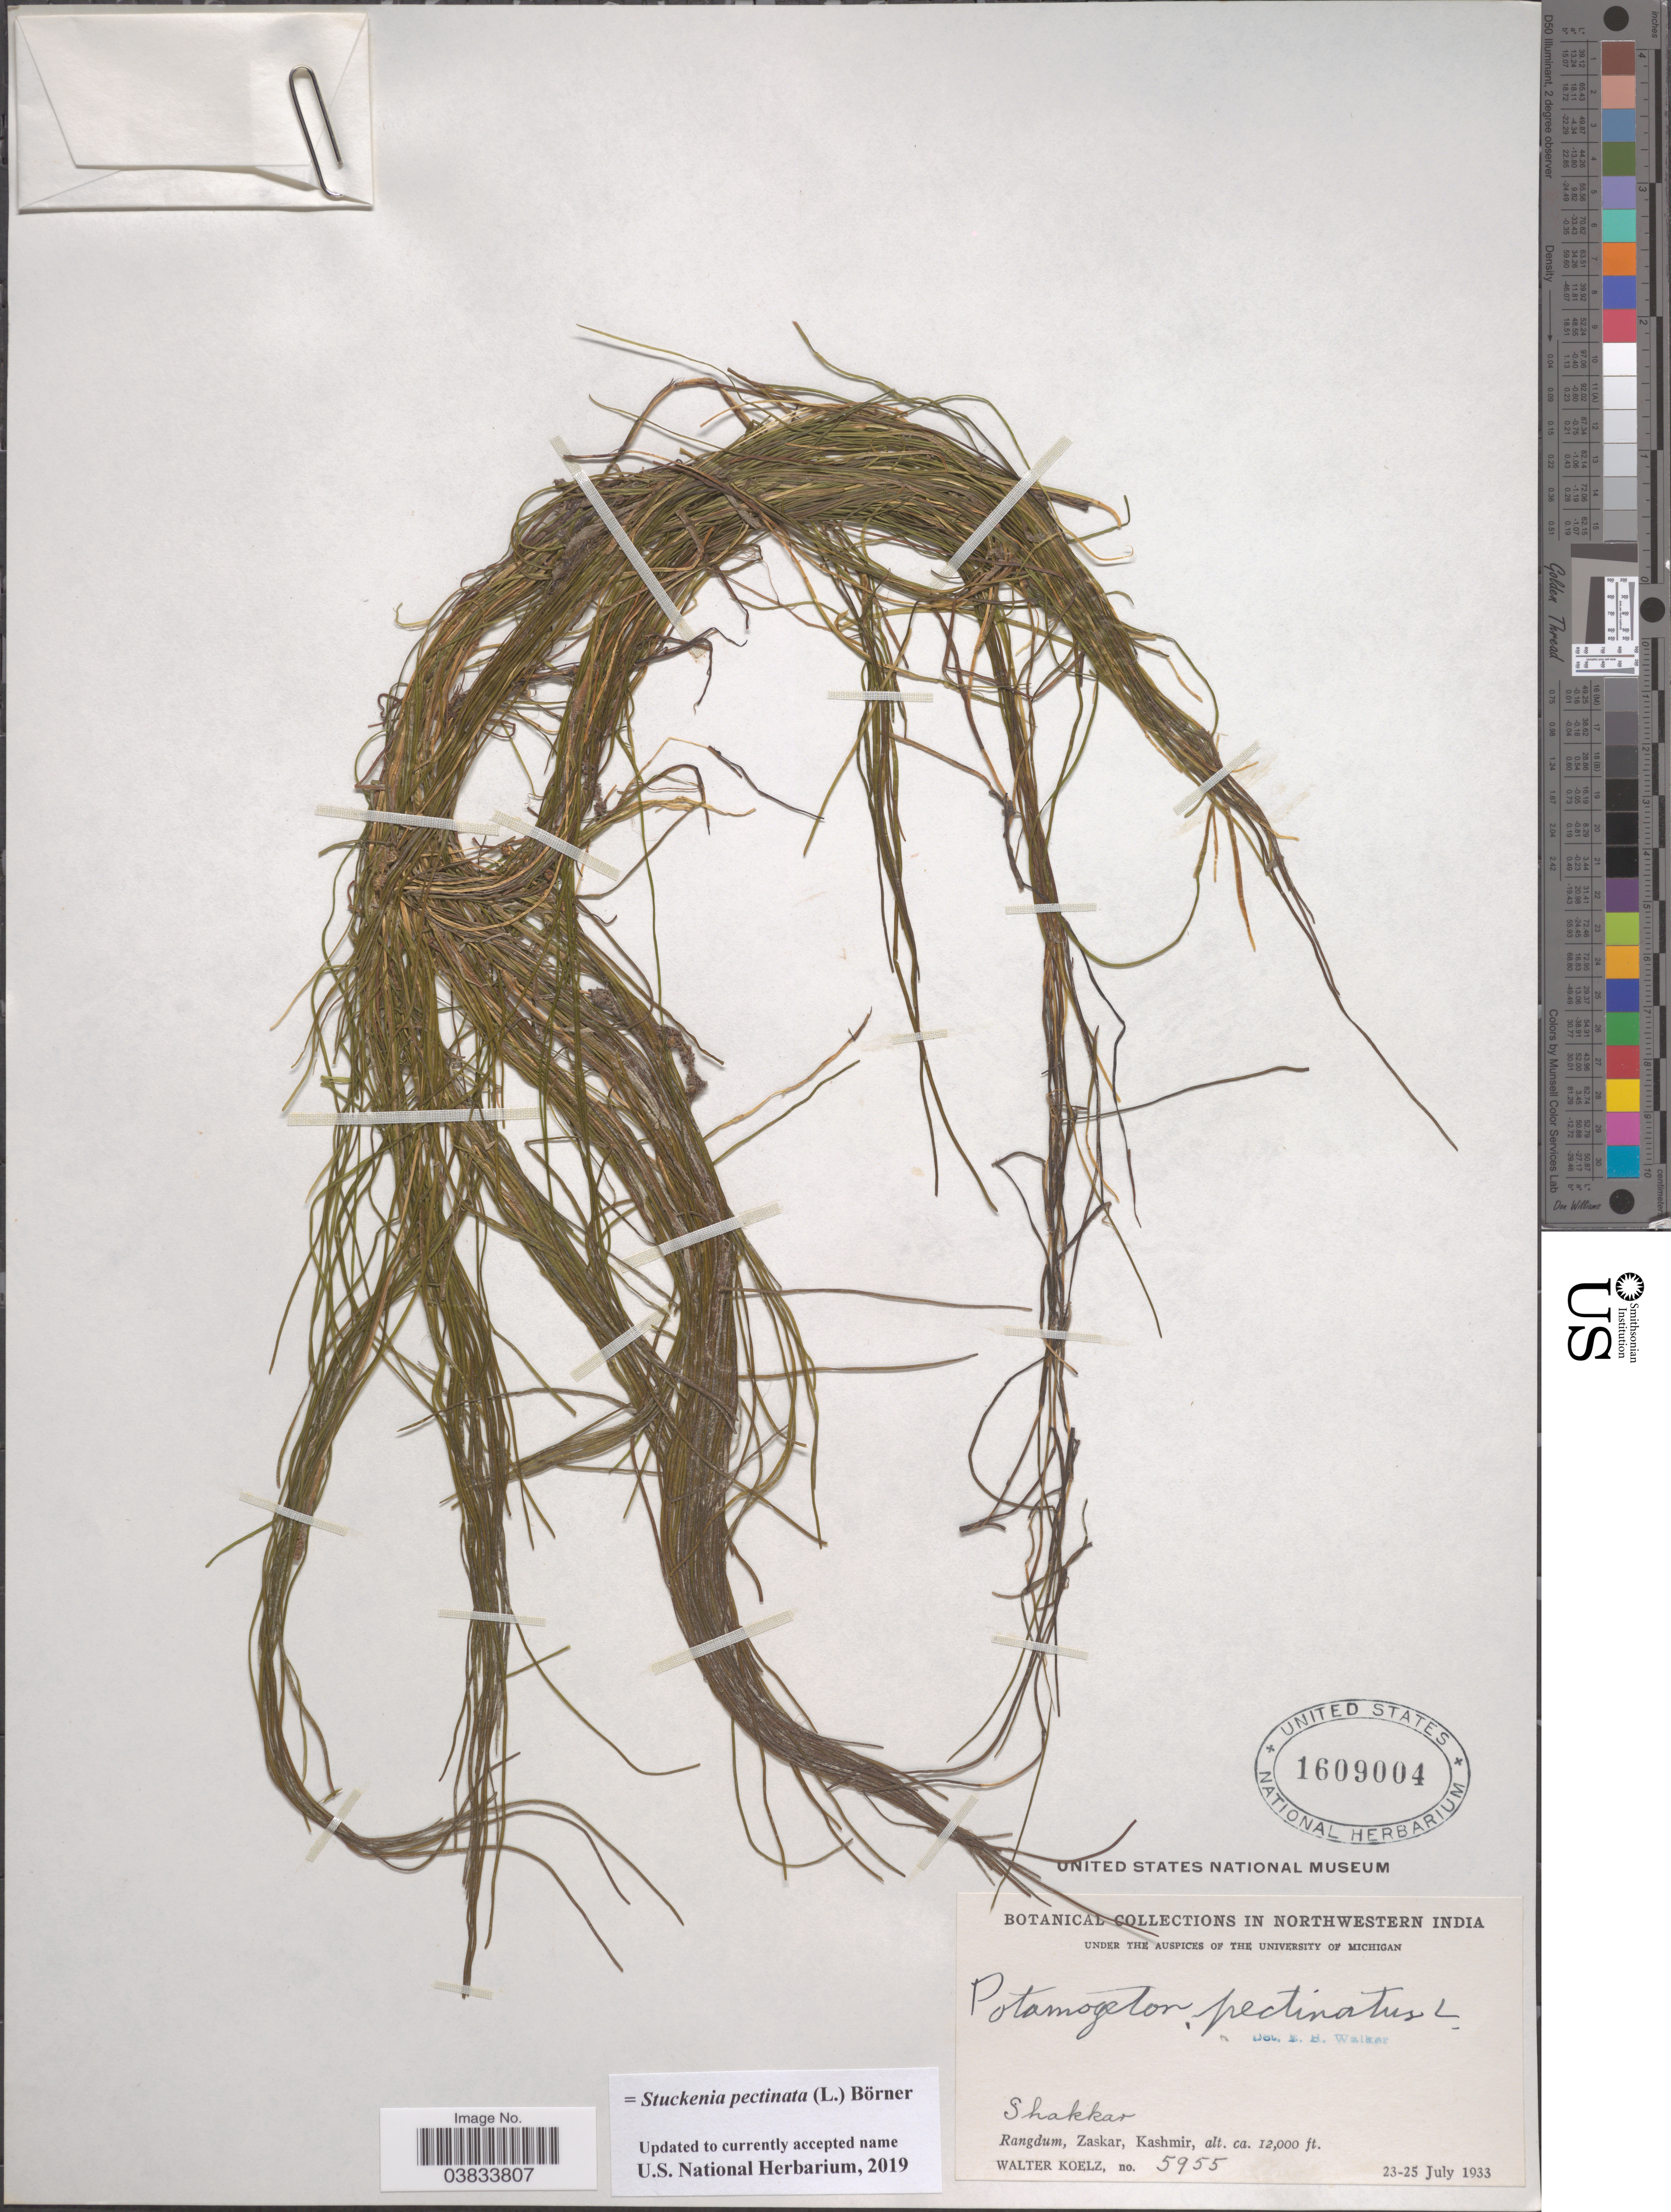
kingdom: Plantae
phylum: Tracheophyta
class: Liliopsida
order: Alismatales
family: Potamogetonaceae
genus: Stuckenia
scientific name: Stuckenia pectinata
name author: (L.) Börner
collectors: W. N. Koelz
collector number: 5955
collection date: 1933-07-23/1933-07-25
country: India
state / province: Jammu and Kashmir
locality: Northwestern India. Shakkar. Rangdum, Zaskar, Kashmir.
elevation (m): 3658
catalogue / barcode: US 1609004